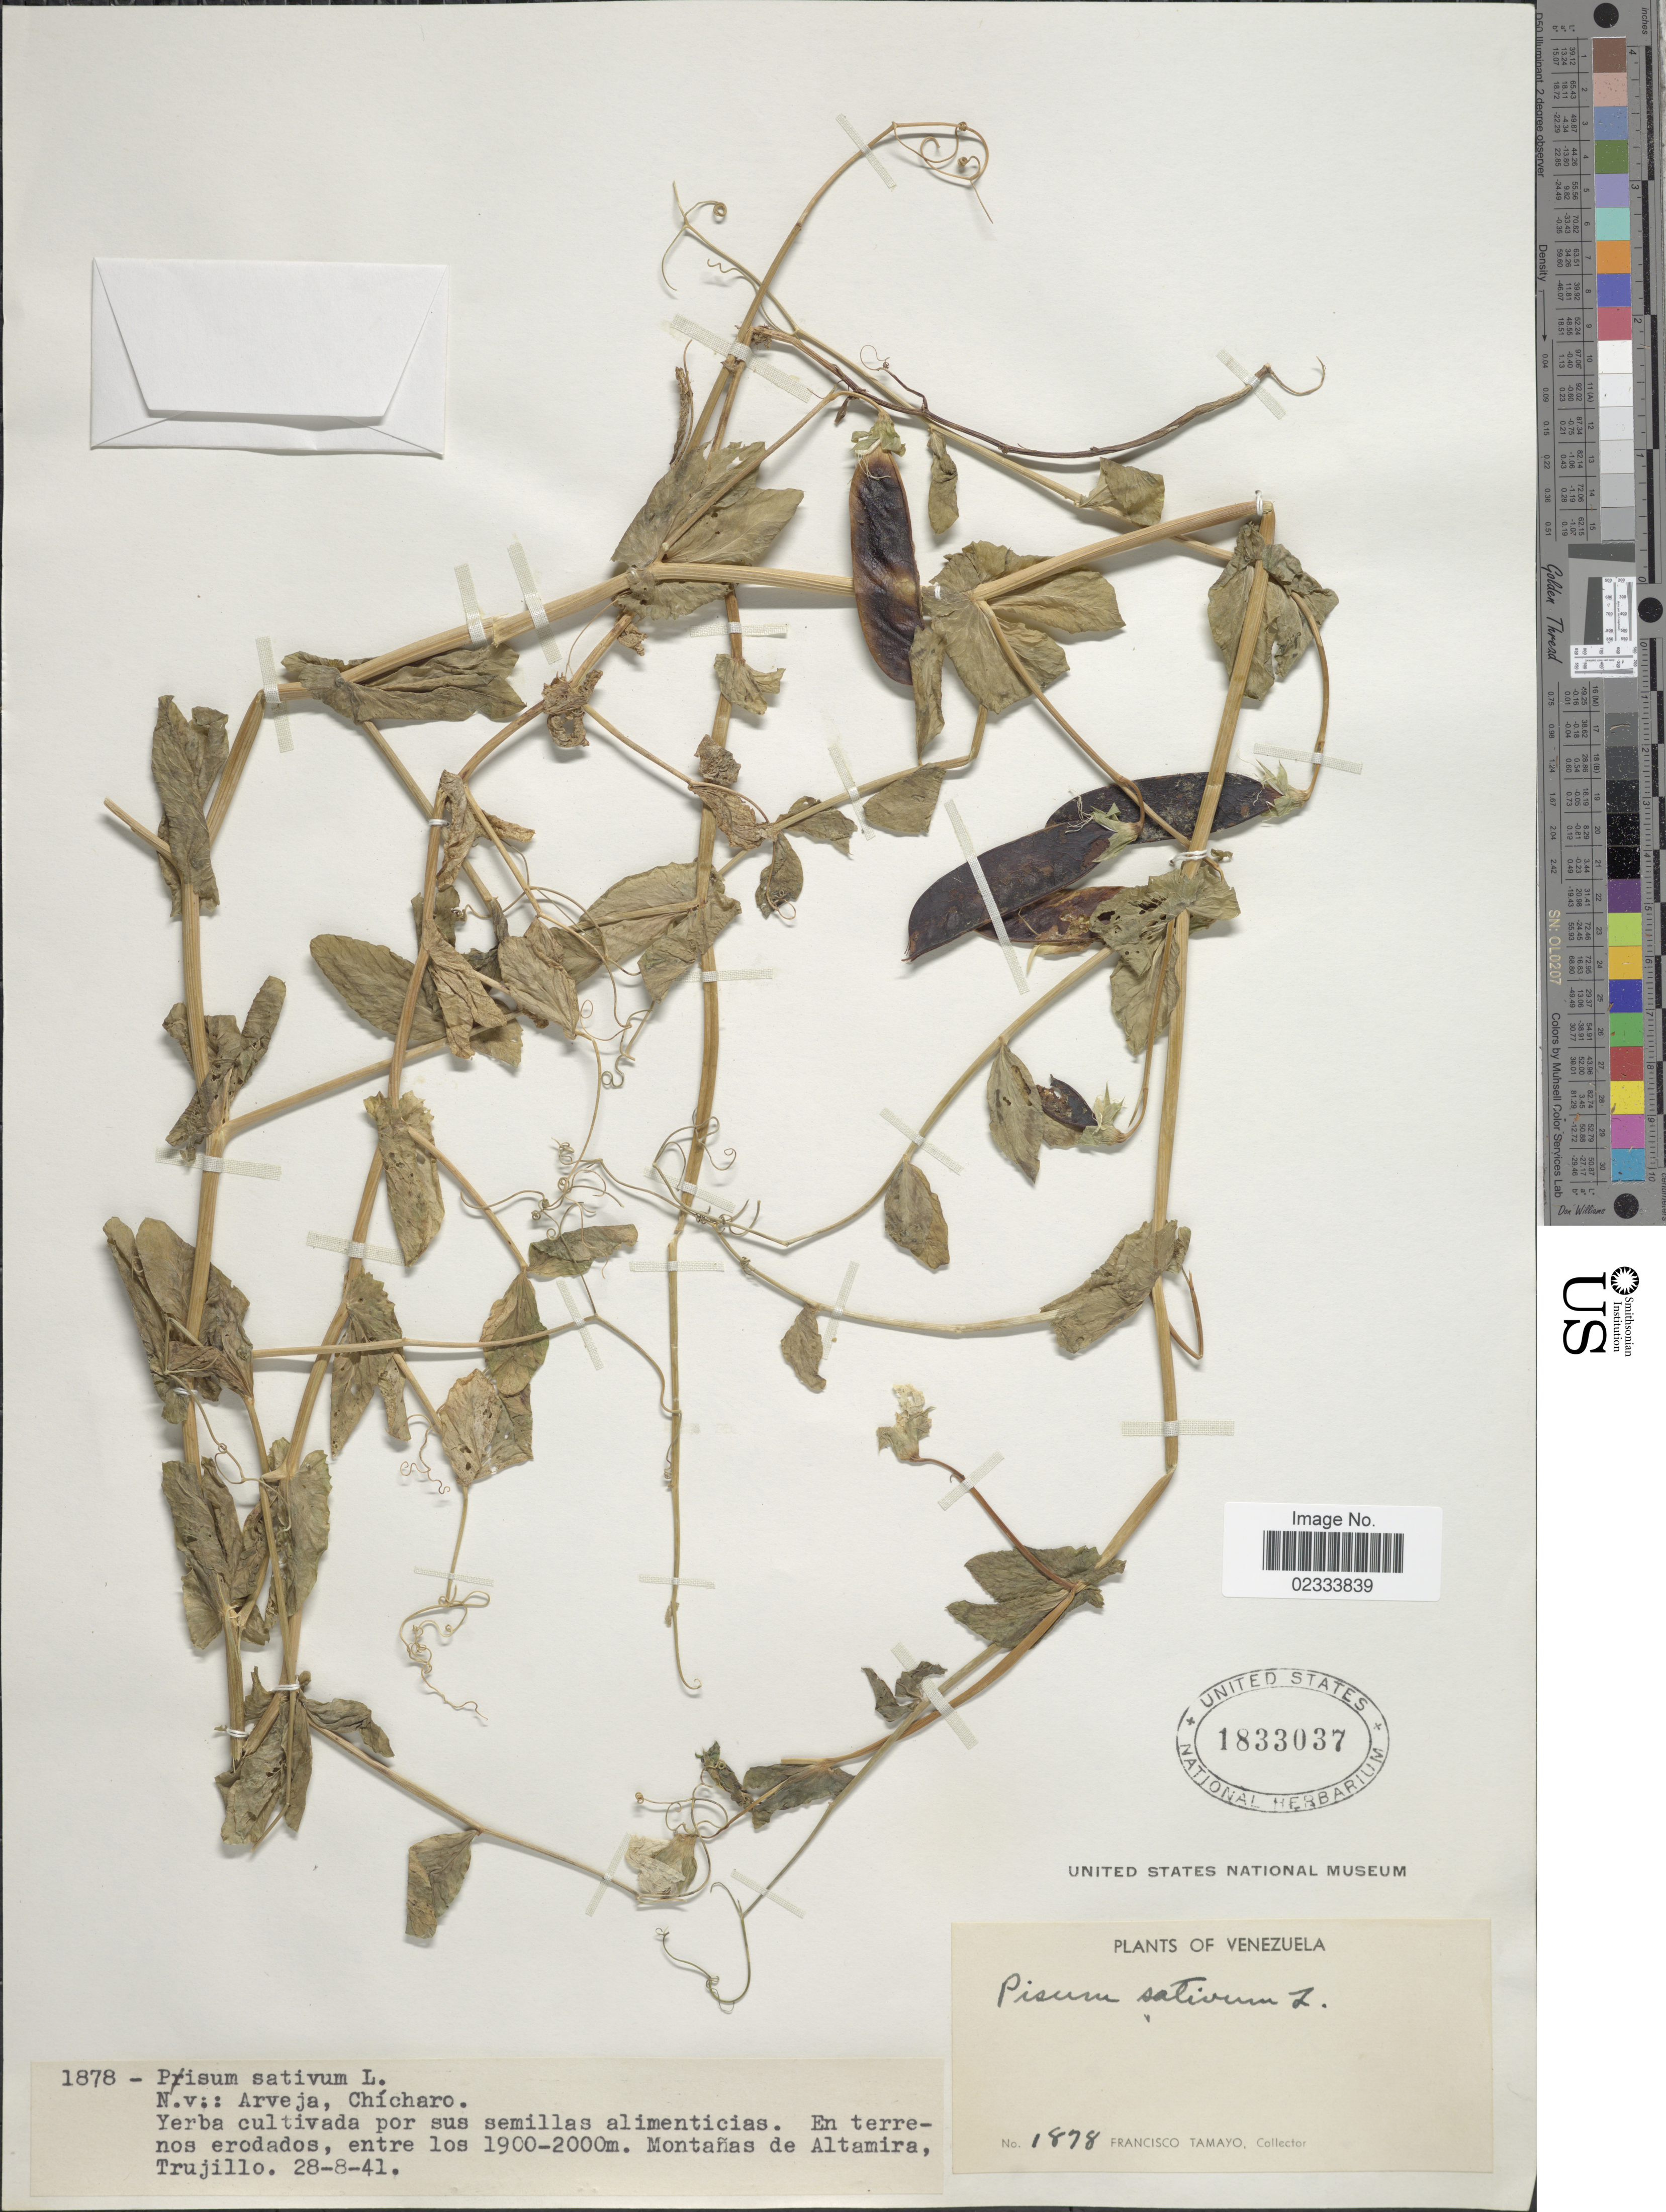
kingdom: Plantae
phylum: Tracheophyta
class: Magnoliopsida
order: Fabales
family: Fabaceae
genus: Pisum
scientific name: Pisum sativum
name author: L.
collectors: F. Tamayo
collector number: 1878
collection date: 1941-04-28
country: Venezuela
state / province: Trujillo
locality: Yerba cultivada por sus semillas alimenticias, en terrenos erodados, Montanas de Altamira, Trujillo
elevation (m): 1900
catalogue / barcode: US 1833037